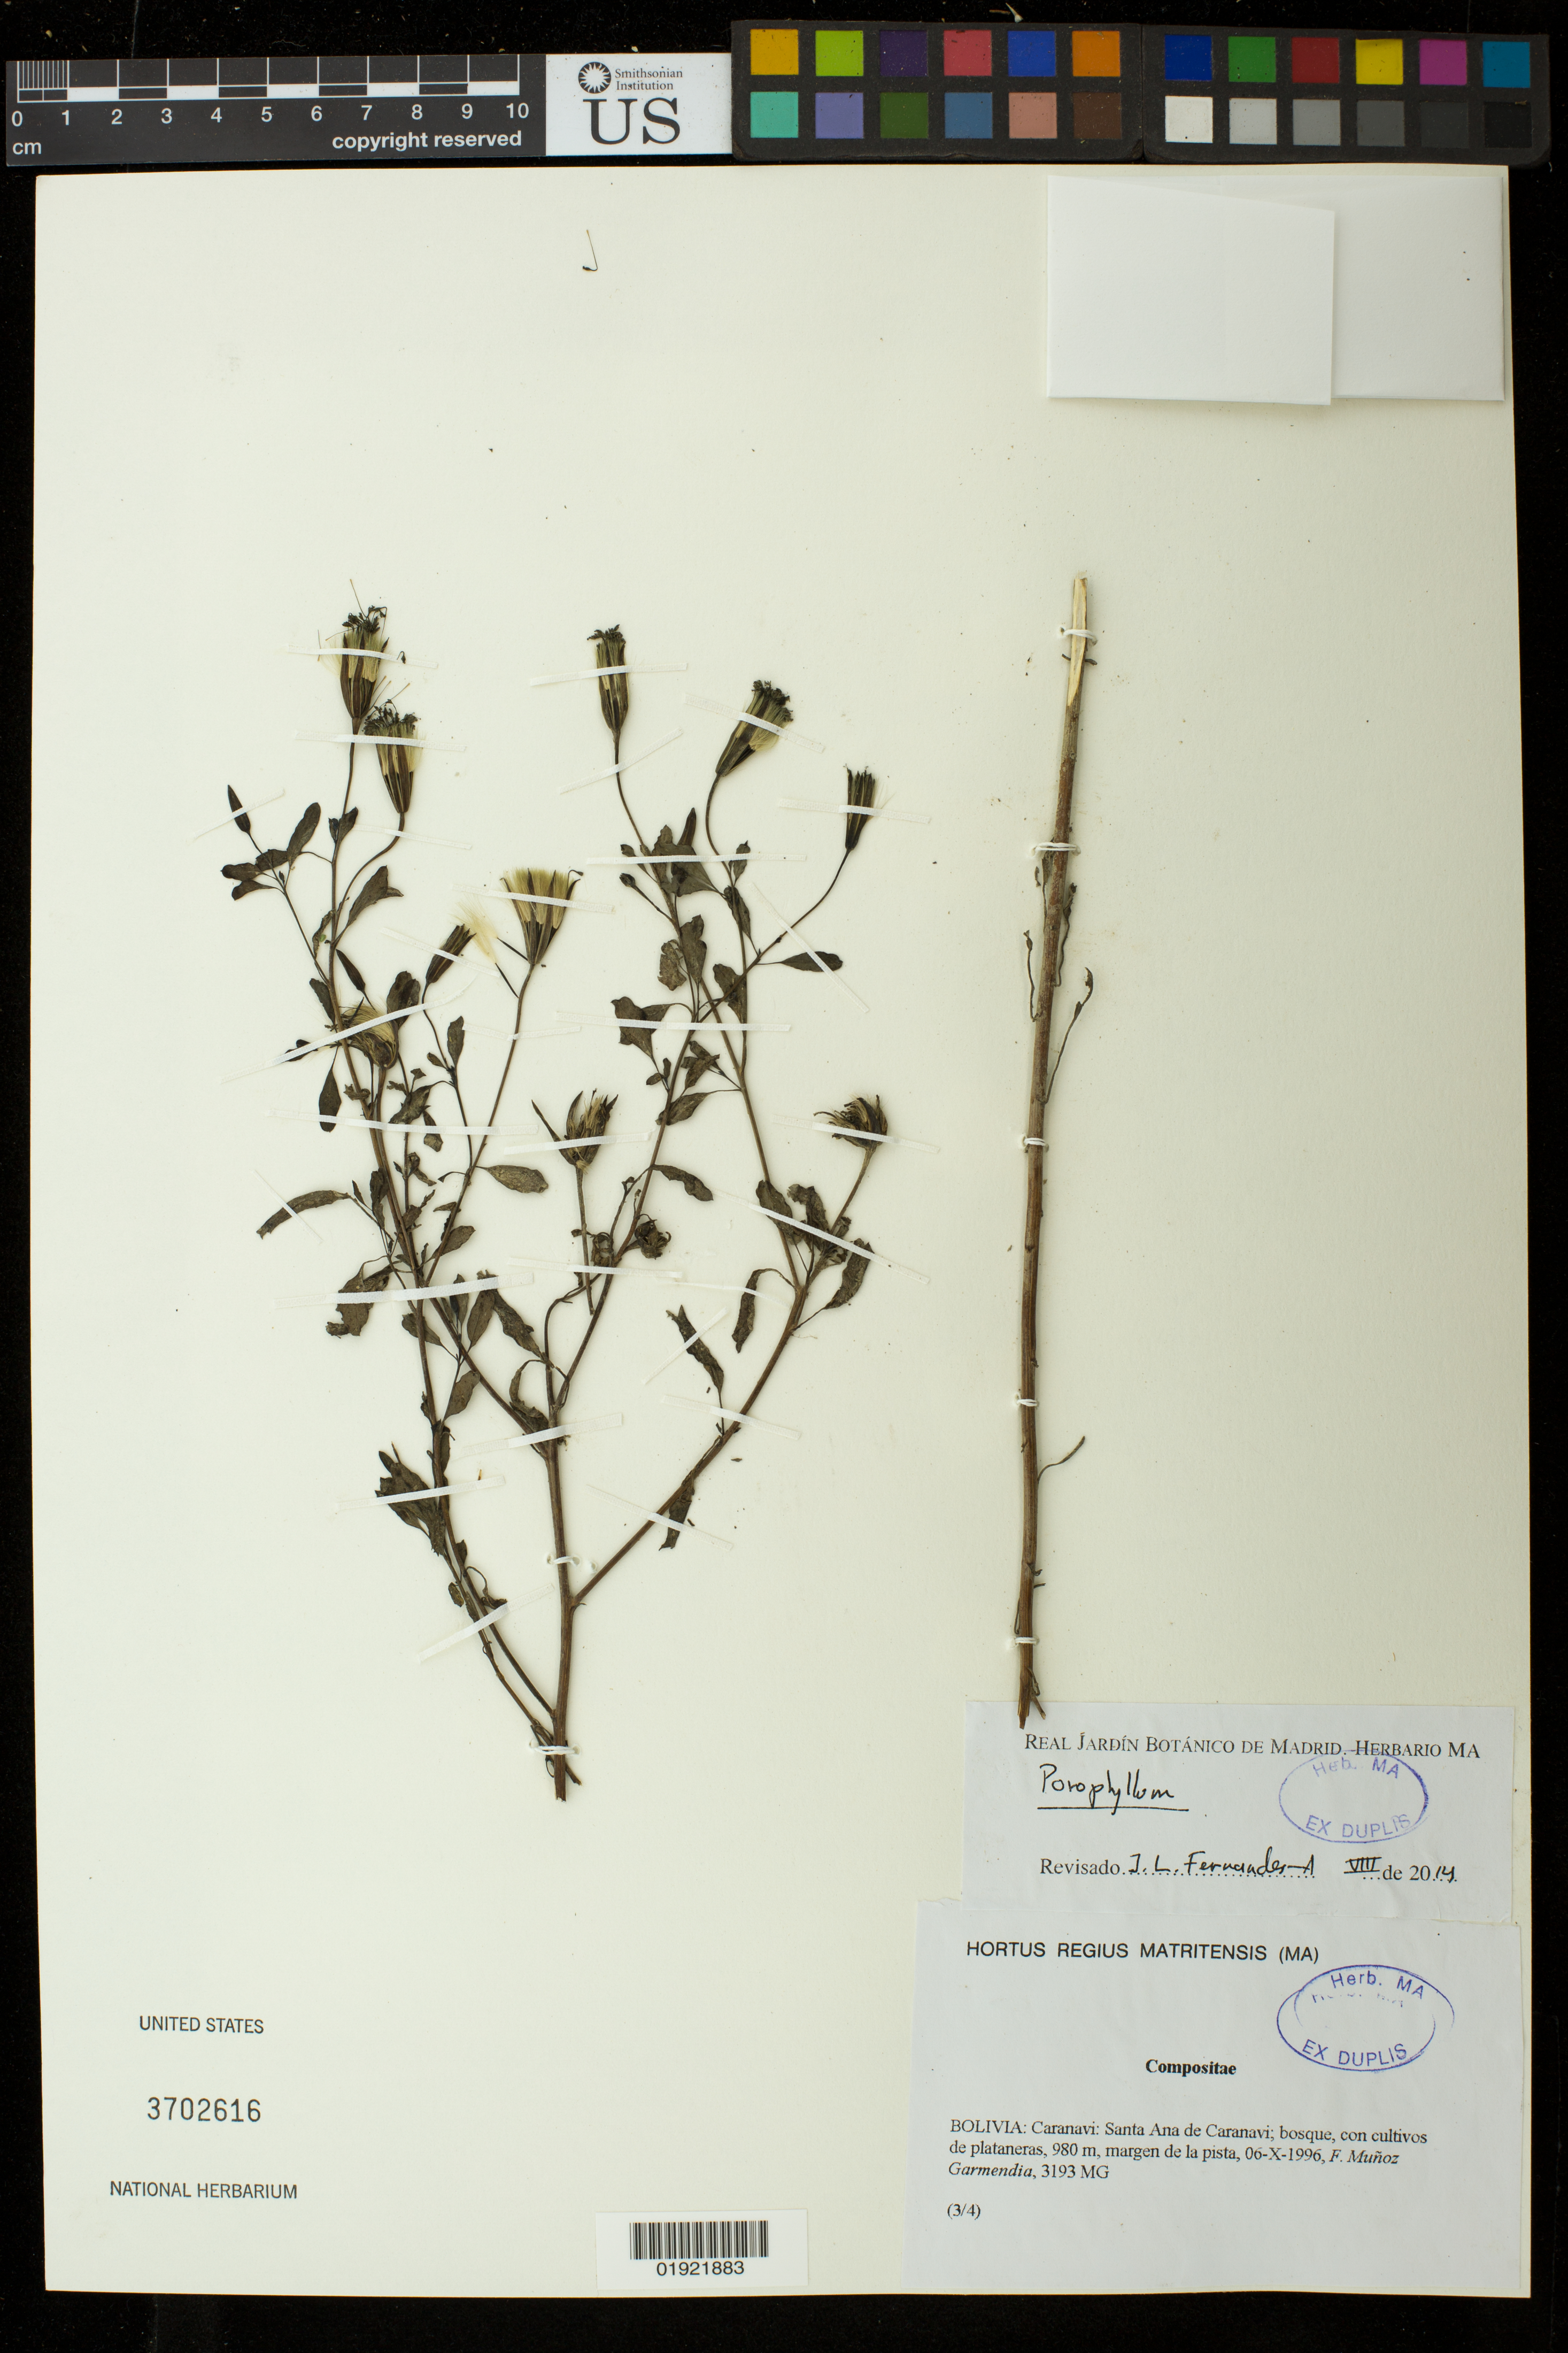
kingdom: Plantae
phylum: Tracheophyta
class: Magnoliopsida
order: Asterales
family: Asteraceae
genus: Porophyllum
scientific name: Porophyllum ruderale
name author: (Jacq.) Cass.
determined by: Anzuinelli, M.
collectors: F. Muñoz Garmendia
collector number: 3193 MG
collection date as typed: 06-X-1996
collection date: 1996-10-06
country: Bolivia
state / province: La Paz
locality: Caranavi: Santa Ana de Caranavi; bosque, con cultibos de plataneras, margen de la pista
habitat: con cultivos de plataneras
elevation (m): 980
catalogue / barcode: US 3702616